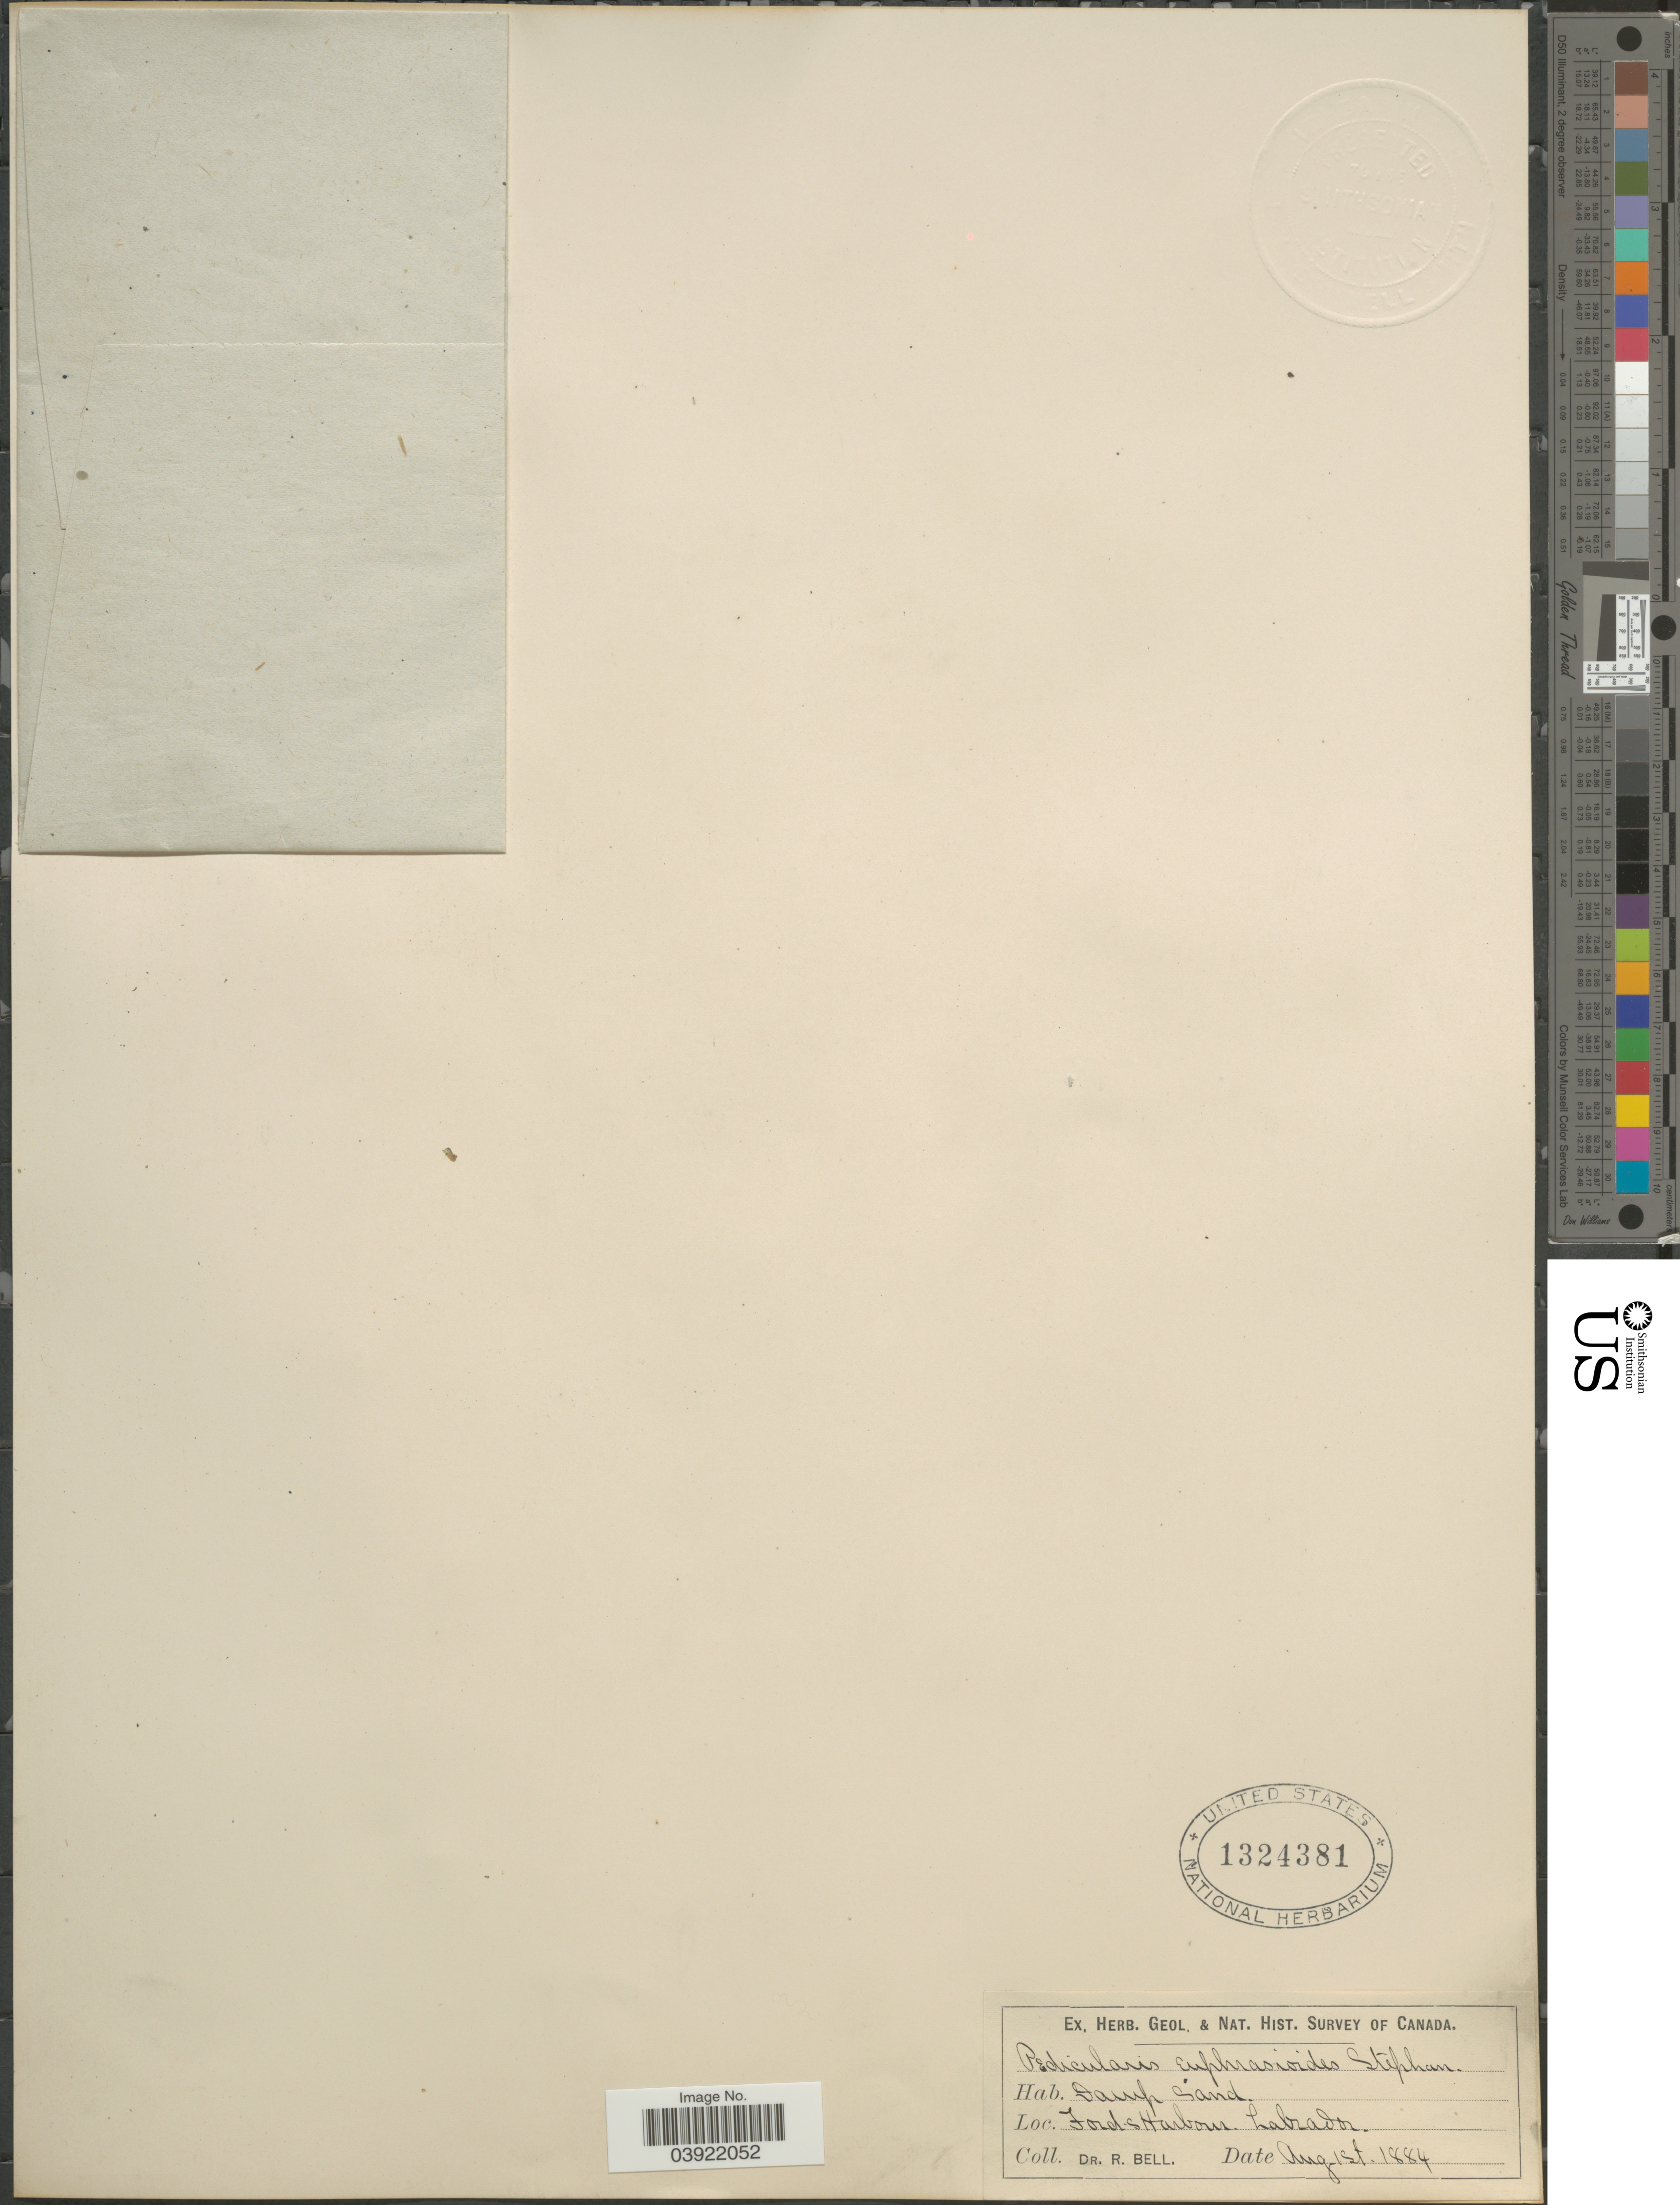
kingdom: Plantae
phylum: Tracheophyta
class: Magnoliopsida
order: Lamiales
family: Orobanchaceae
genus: Pedicularis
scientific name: Pedicularis euphrasioides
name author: Stephan ex Willd.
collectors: C. R. Bell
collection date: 1884-08-01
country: Canada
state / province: Newfoundland and Labrador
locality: Ford's Harbour. Labrador.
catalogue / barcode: US 1324381